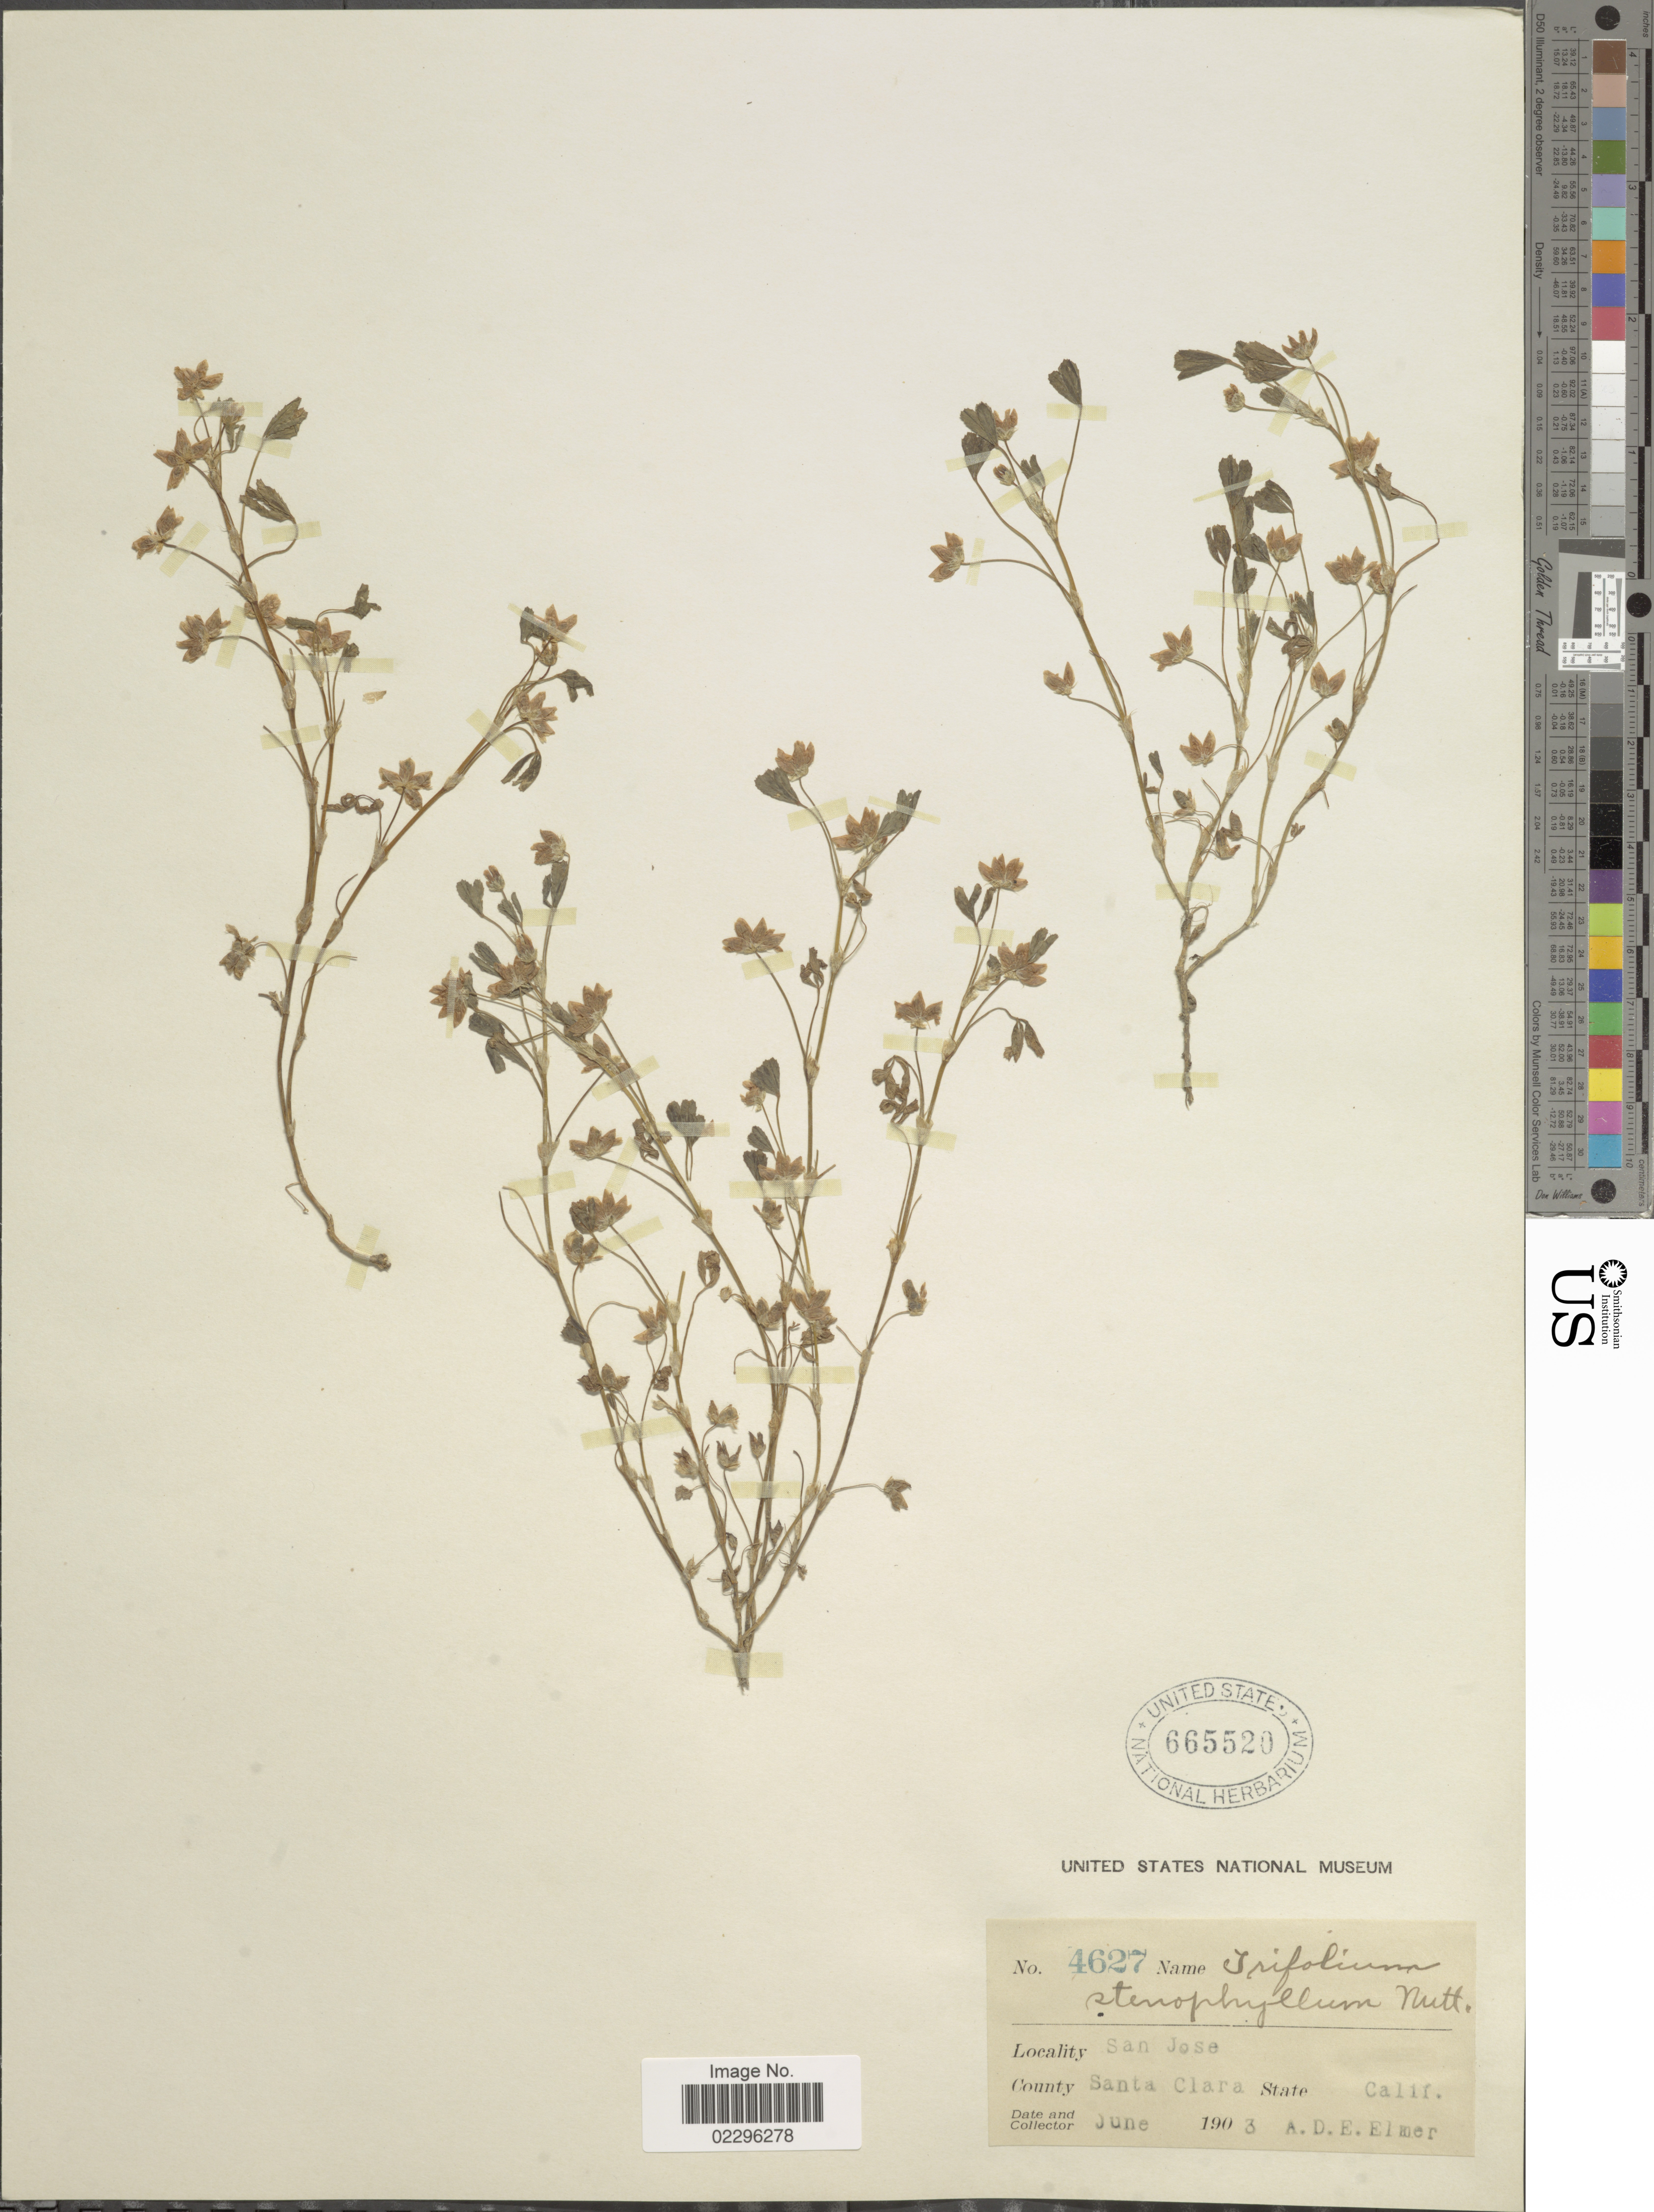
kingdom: Plantae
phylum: Tracheophyta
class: Magnoliopsida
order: Fabales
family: Fabaceae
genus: Trifolium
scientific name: Trifolium depauperatum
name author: Desv.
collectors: A. D. E. Elmer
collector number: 4627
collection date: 1903-06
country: United States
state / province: California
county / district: Santa Clara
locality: San Jose. Santa Clara County. Calif.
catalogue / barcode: US 665520